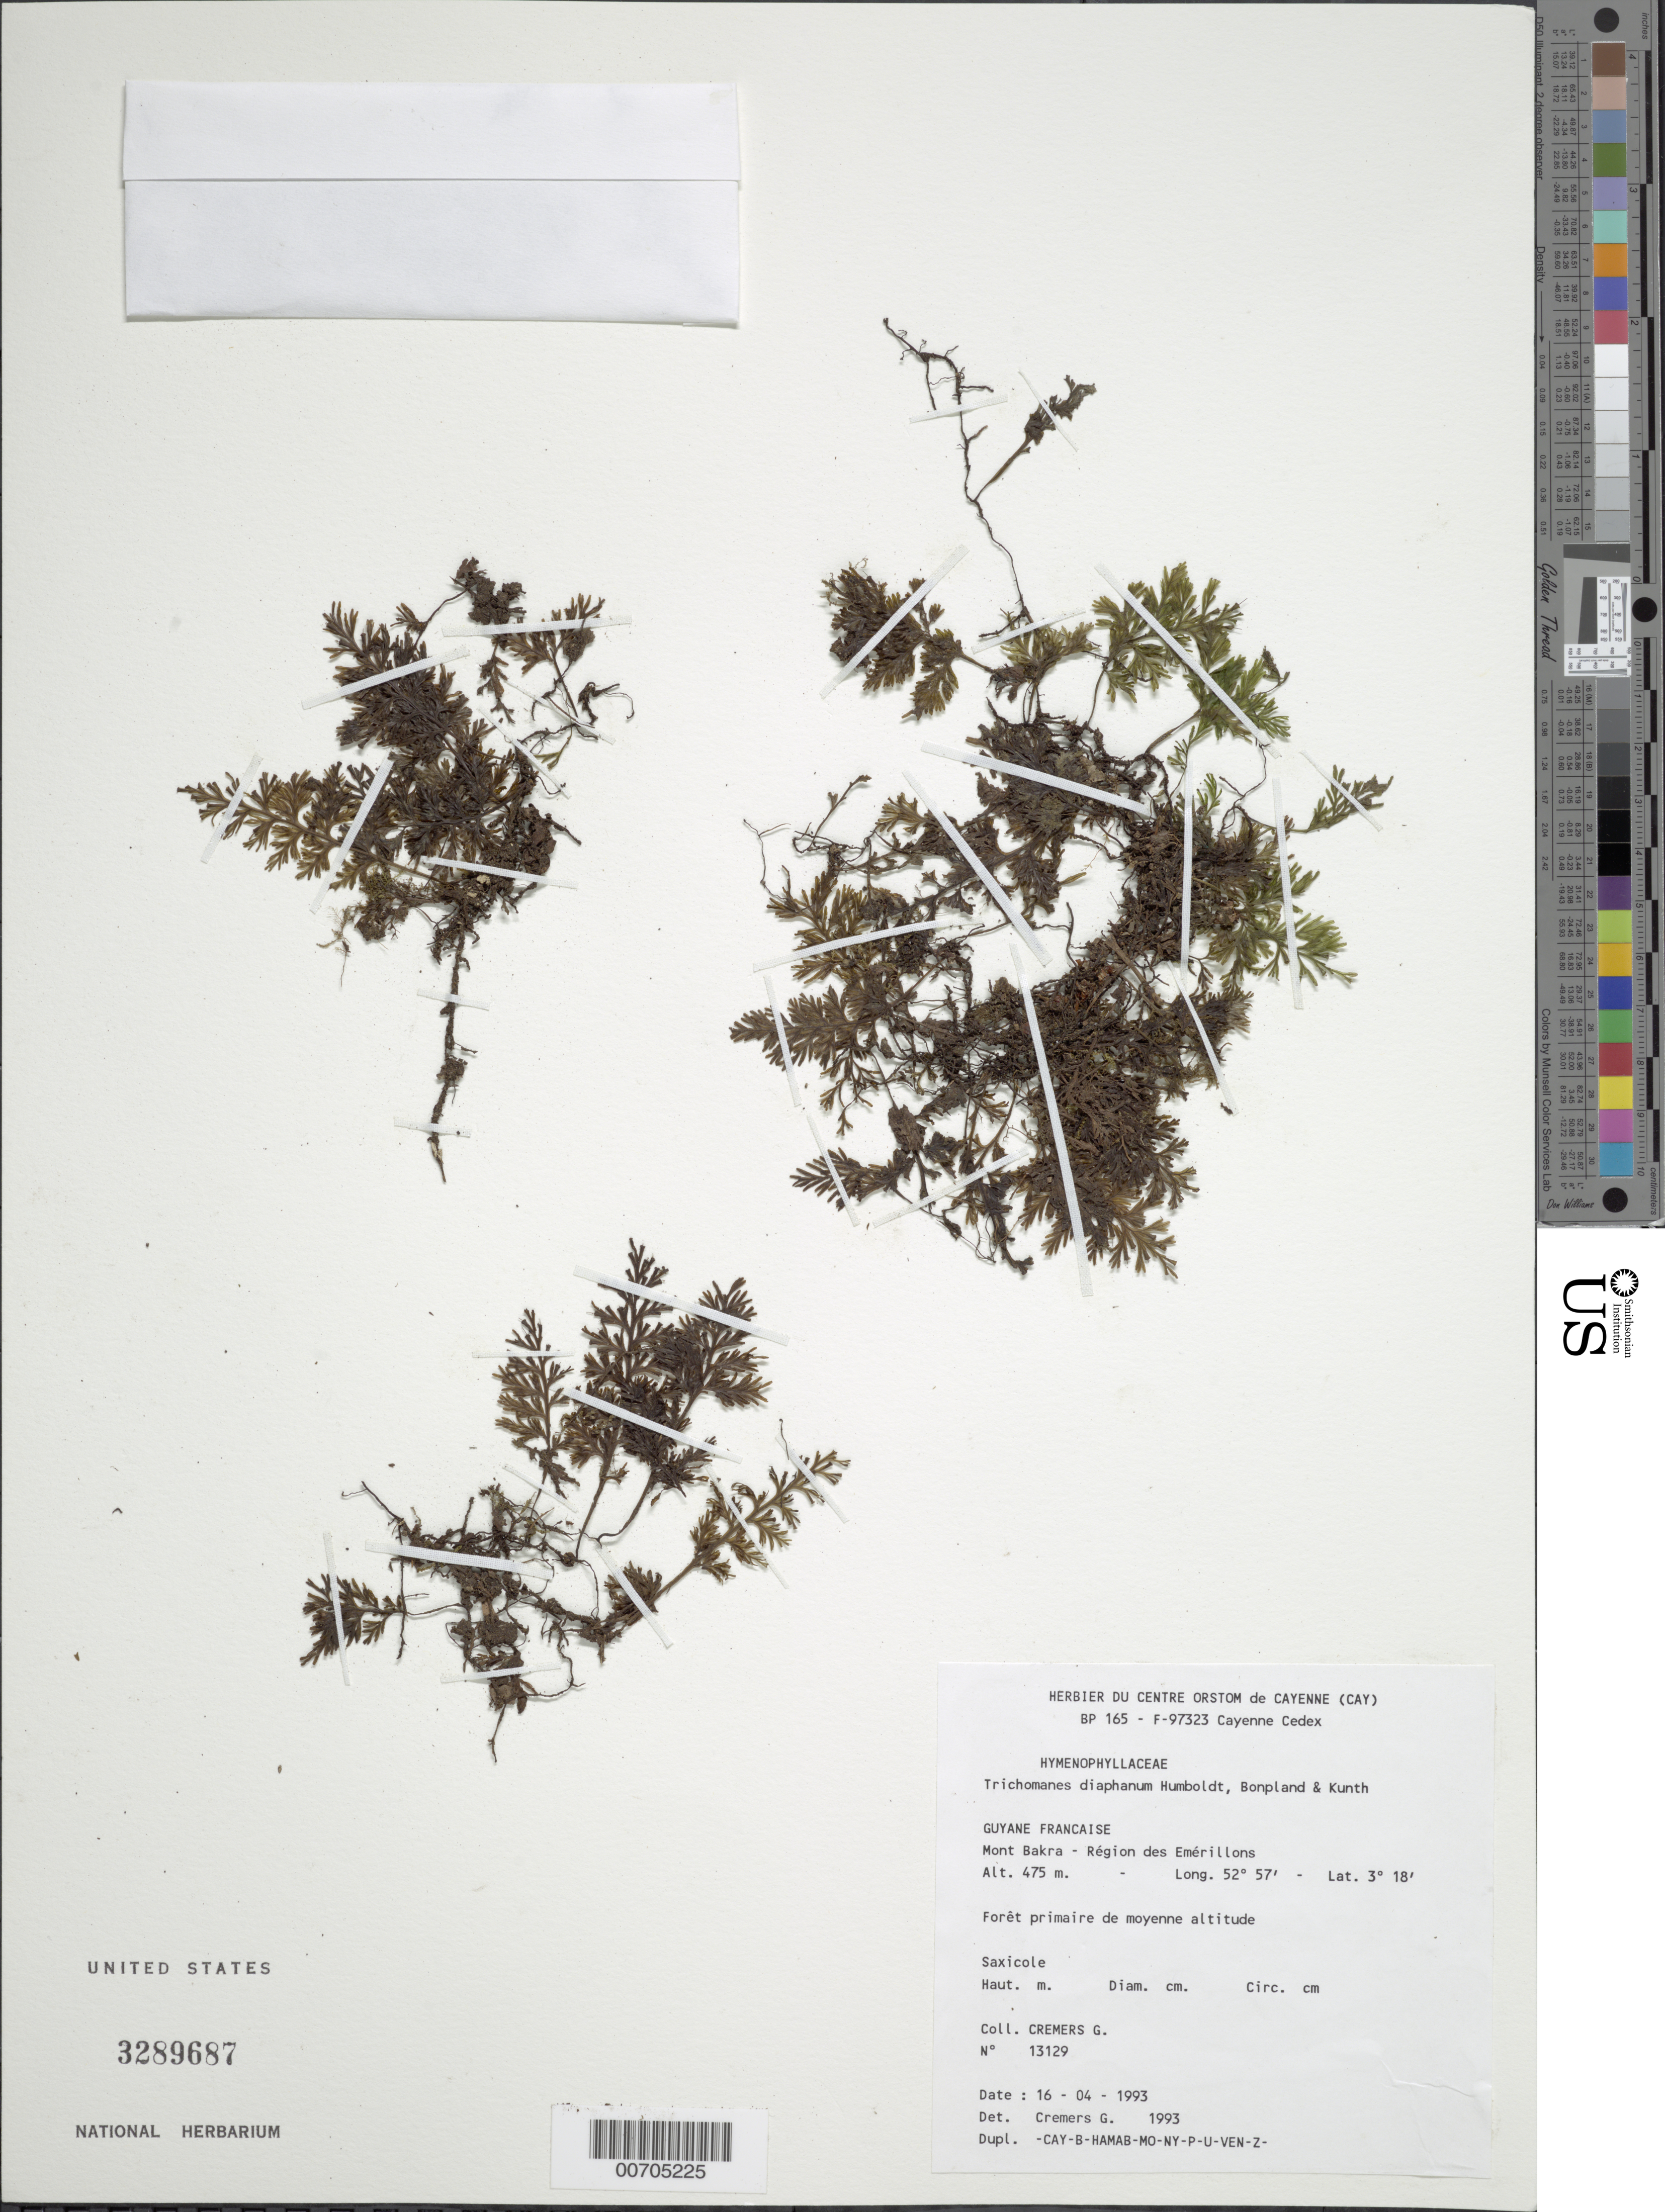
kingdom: Plantae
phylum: Tracheophyta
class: Polypodiopsida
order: Hymenophyllales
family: Hymenophyllaceae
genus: Polyphlebium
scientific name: Polyphlebium diaphanum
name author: (Kunth) Ebihara & Dubuisson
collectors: G. Cremers & J.-J. de Granville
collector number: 13129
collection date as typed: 16-Apr-93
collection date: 1993-04-16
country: French Guiana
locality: Mont Bakra, région des Emérillons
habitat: Primary forest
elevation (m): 475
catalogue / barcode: US 3289687